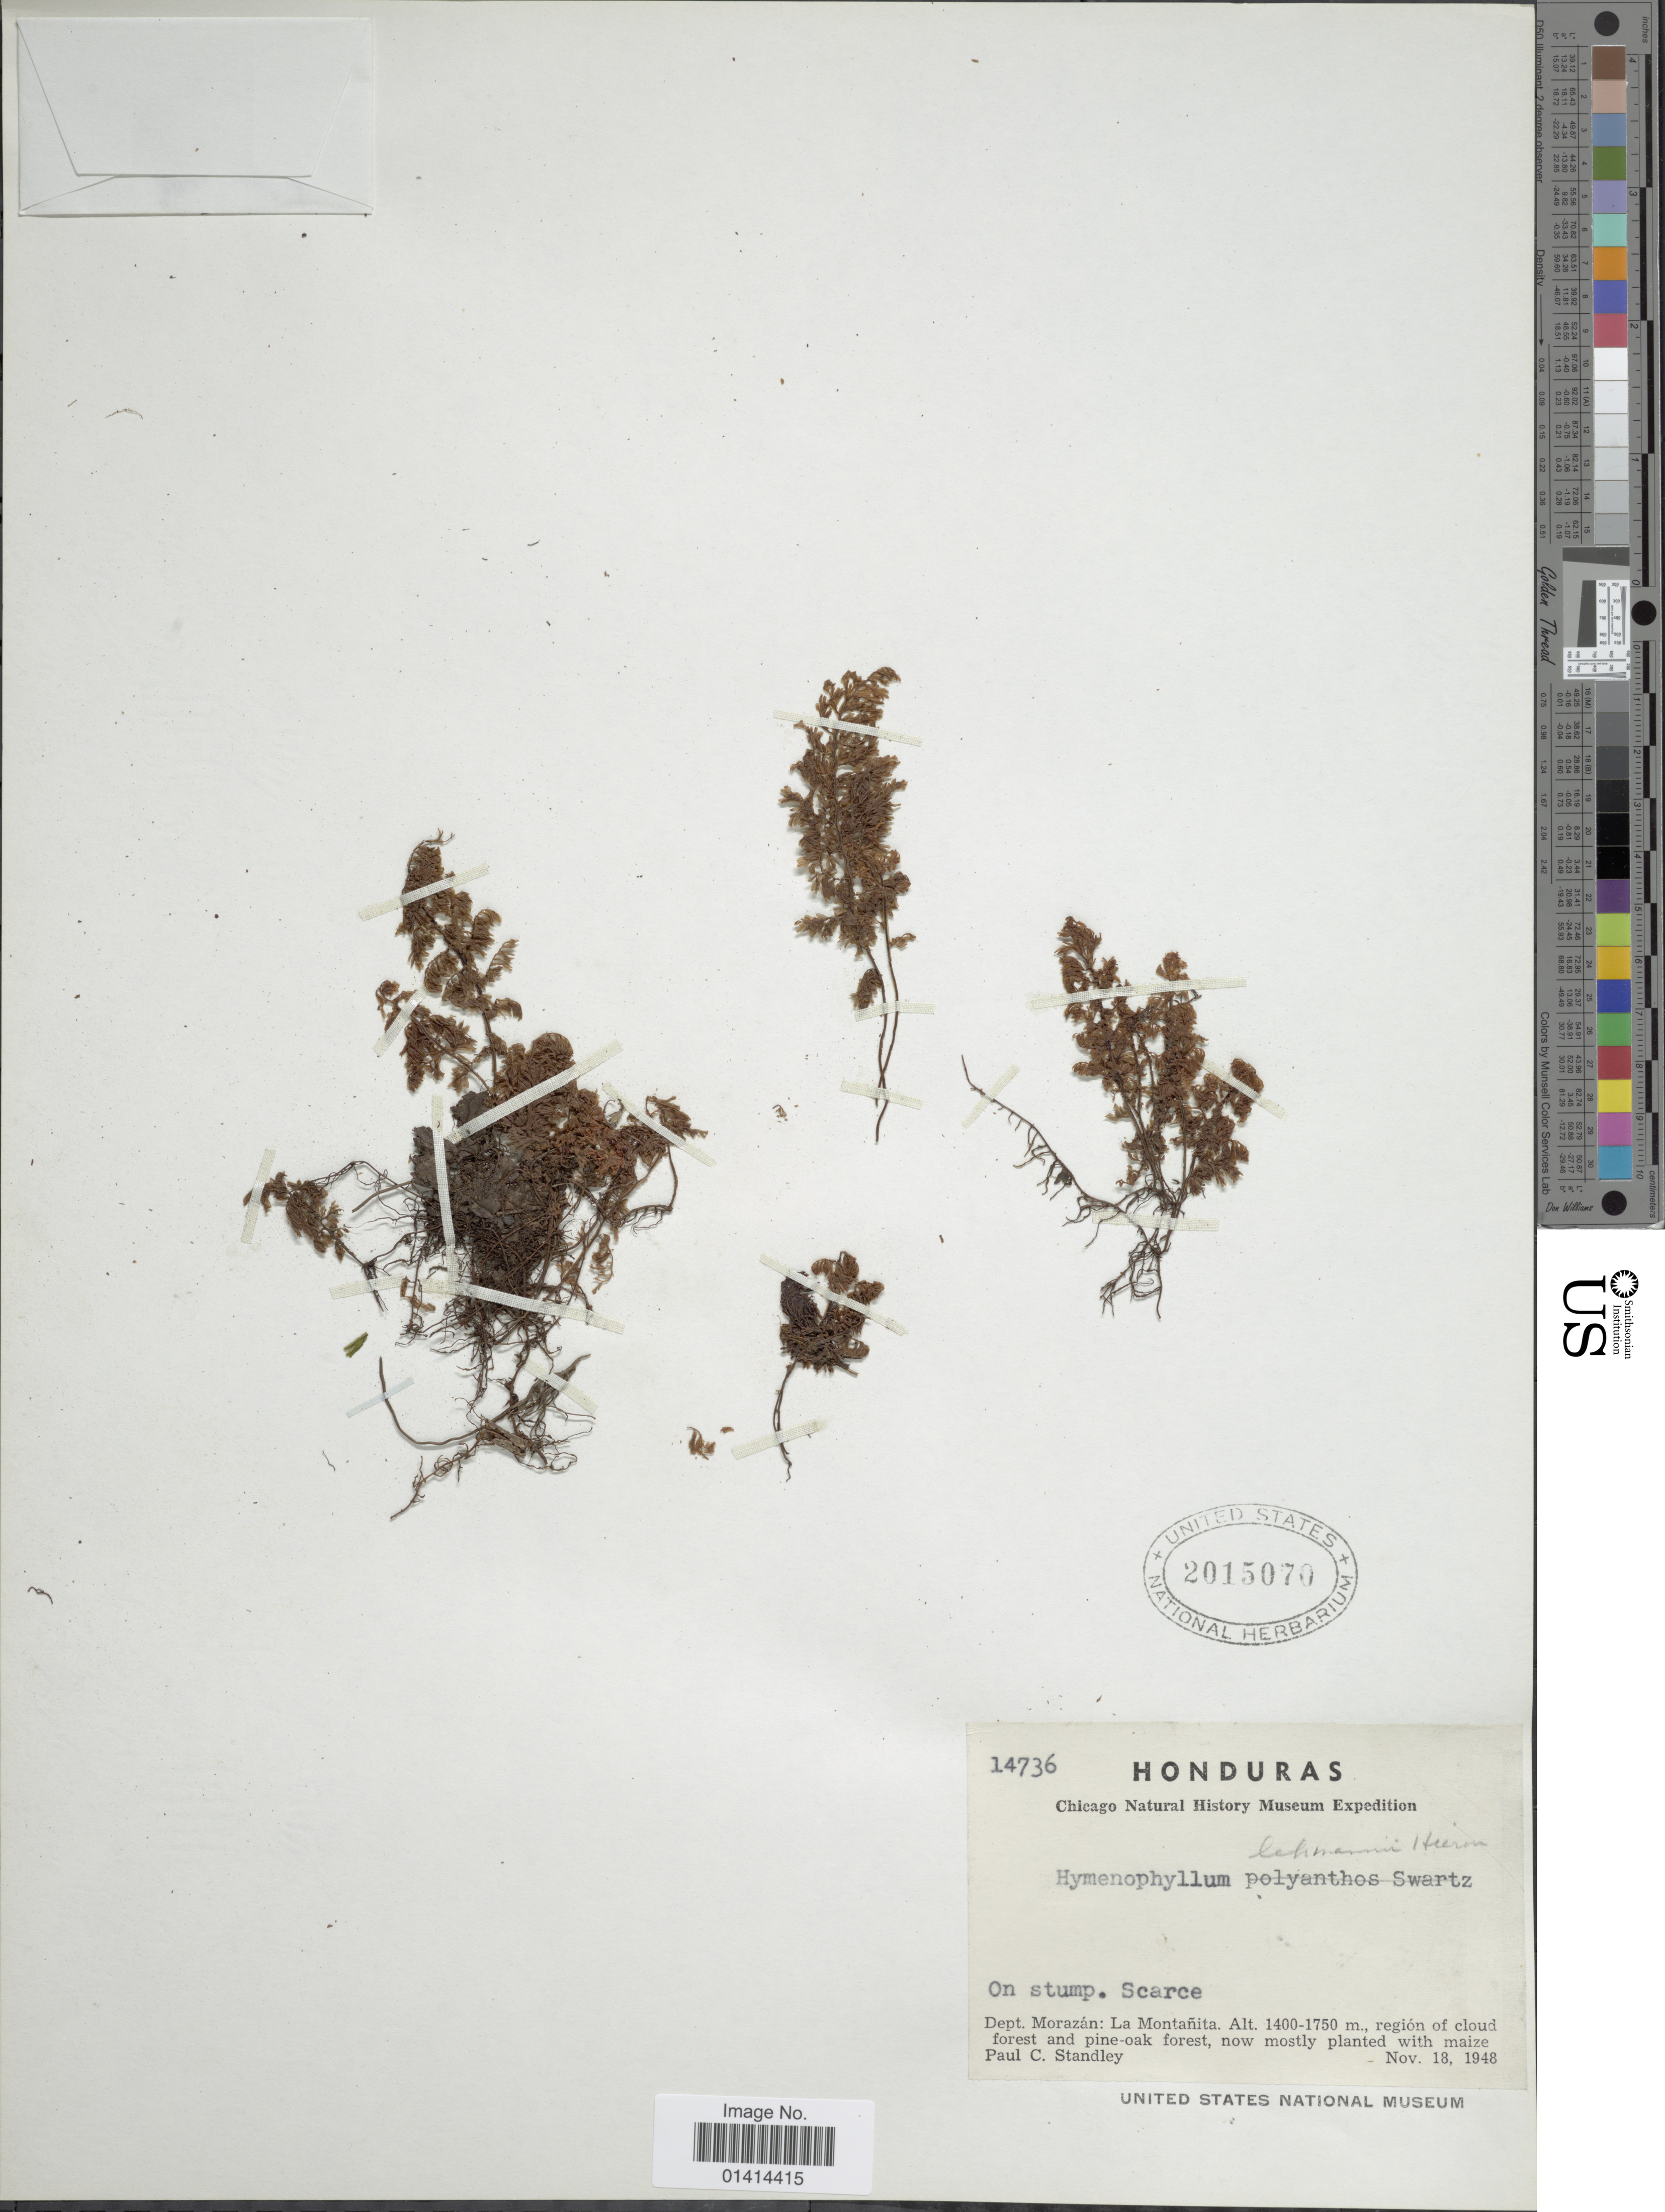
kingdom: Plantae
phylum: Tracheophyta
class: Polypodiopsida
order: Hymenophyllales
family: Hymenophyllaceae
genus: Hymenophyllum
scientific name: Hymenophyllum myriocarpum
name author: Hook.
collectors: P. C. Standley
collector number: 14736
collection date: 1948-11-18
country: Honduras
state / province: Fco. Morazán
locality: Dept. Morazán: La Montañita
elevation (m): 1400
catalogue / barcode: US 2015070